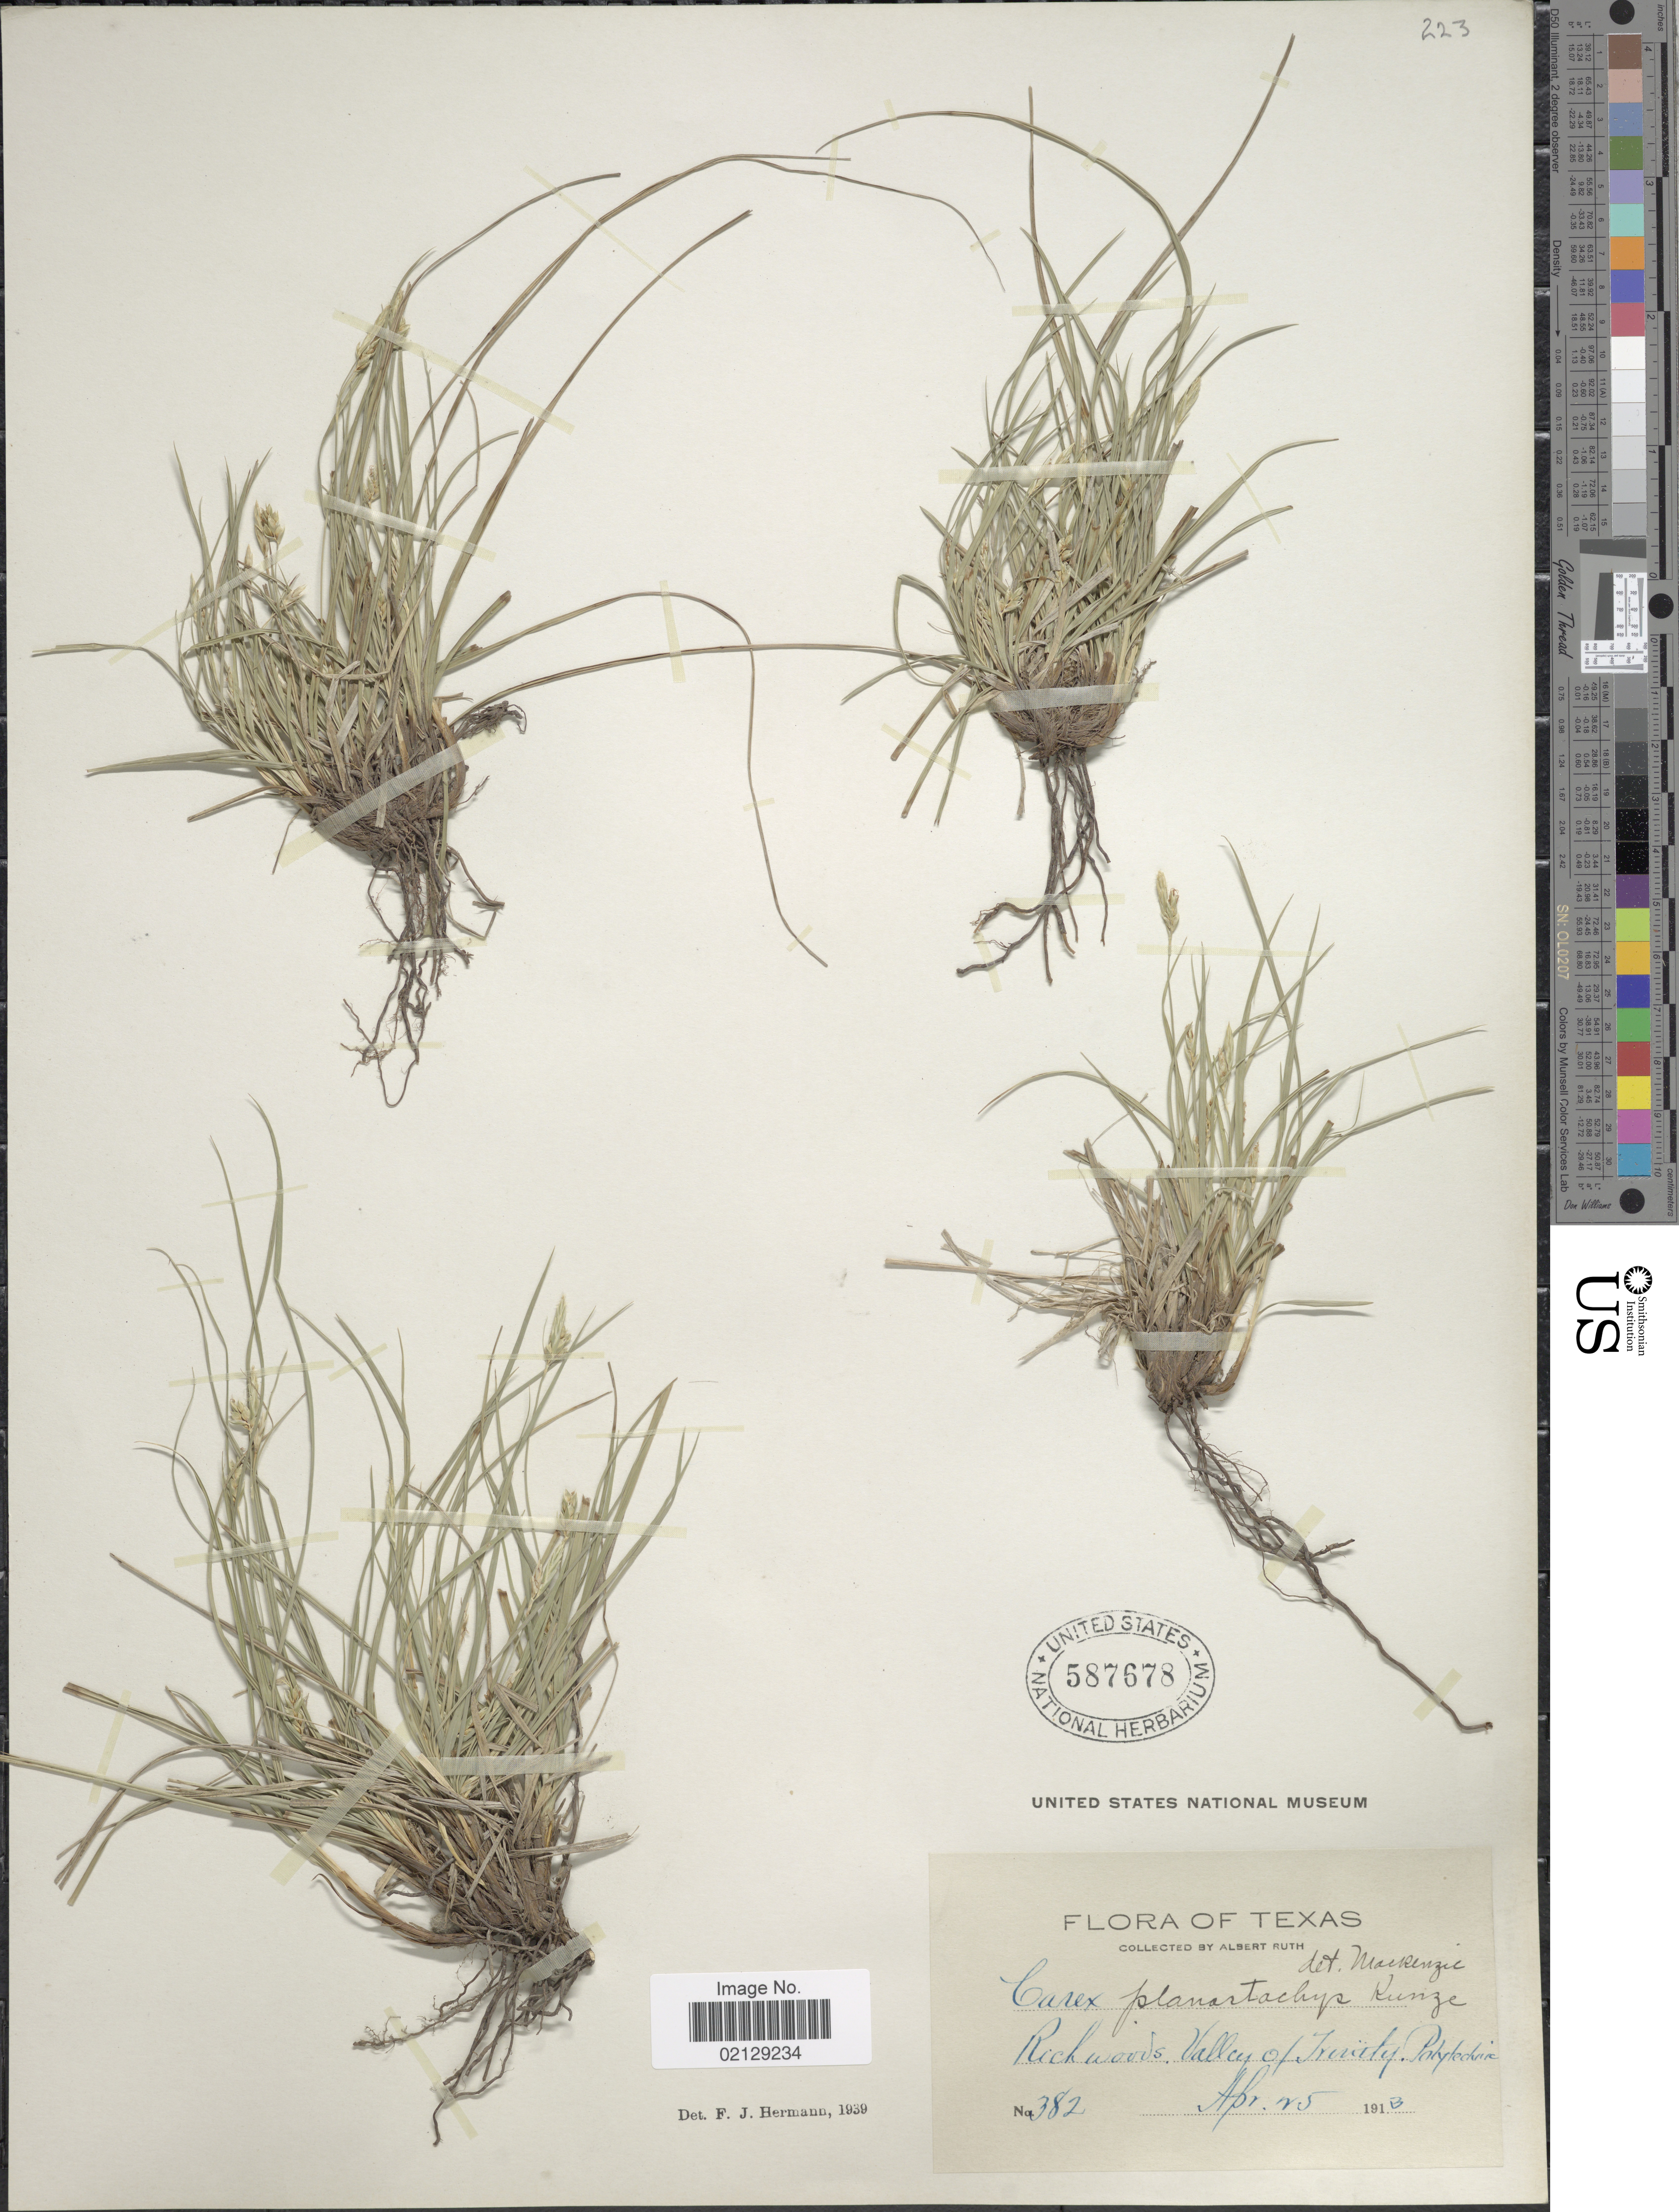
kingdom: Plantae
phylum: Tracheophyta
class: Liliopsida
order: Poales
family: Cyperaceae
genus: Carex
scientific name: Carex planostachys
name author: Kunze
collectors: A. Ruth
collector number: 382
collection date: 1913-04-25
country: United States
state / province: Texas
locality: Rich woods, Valley of Trinity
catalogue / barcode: US 587678